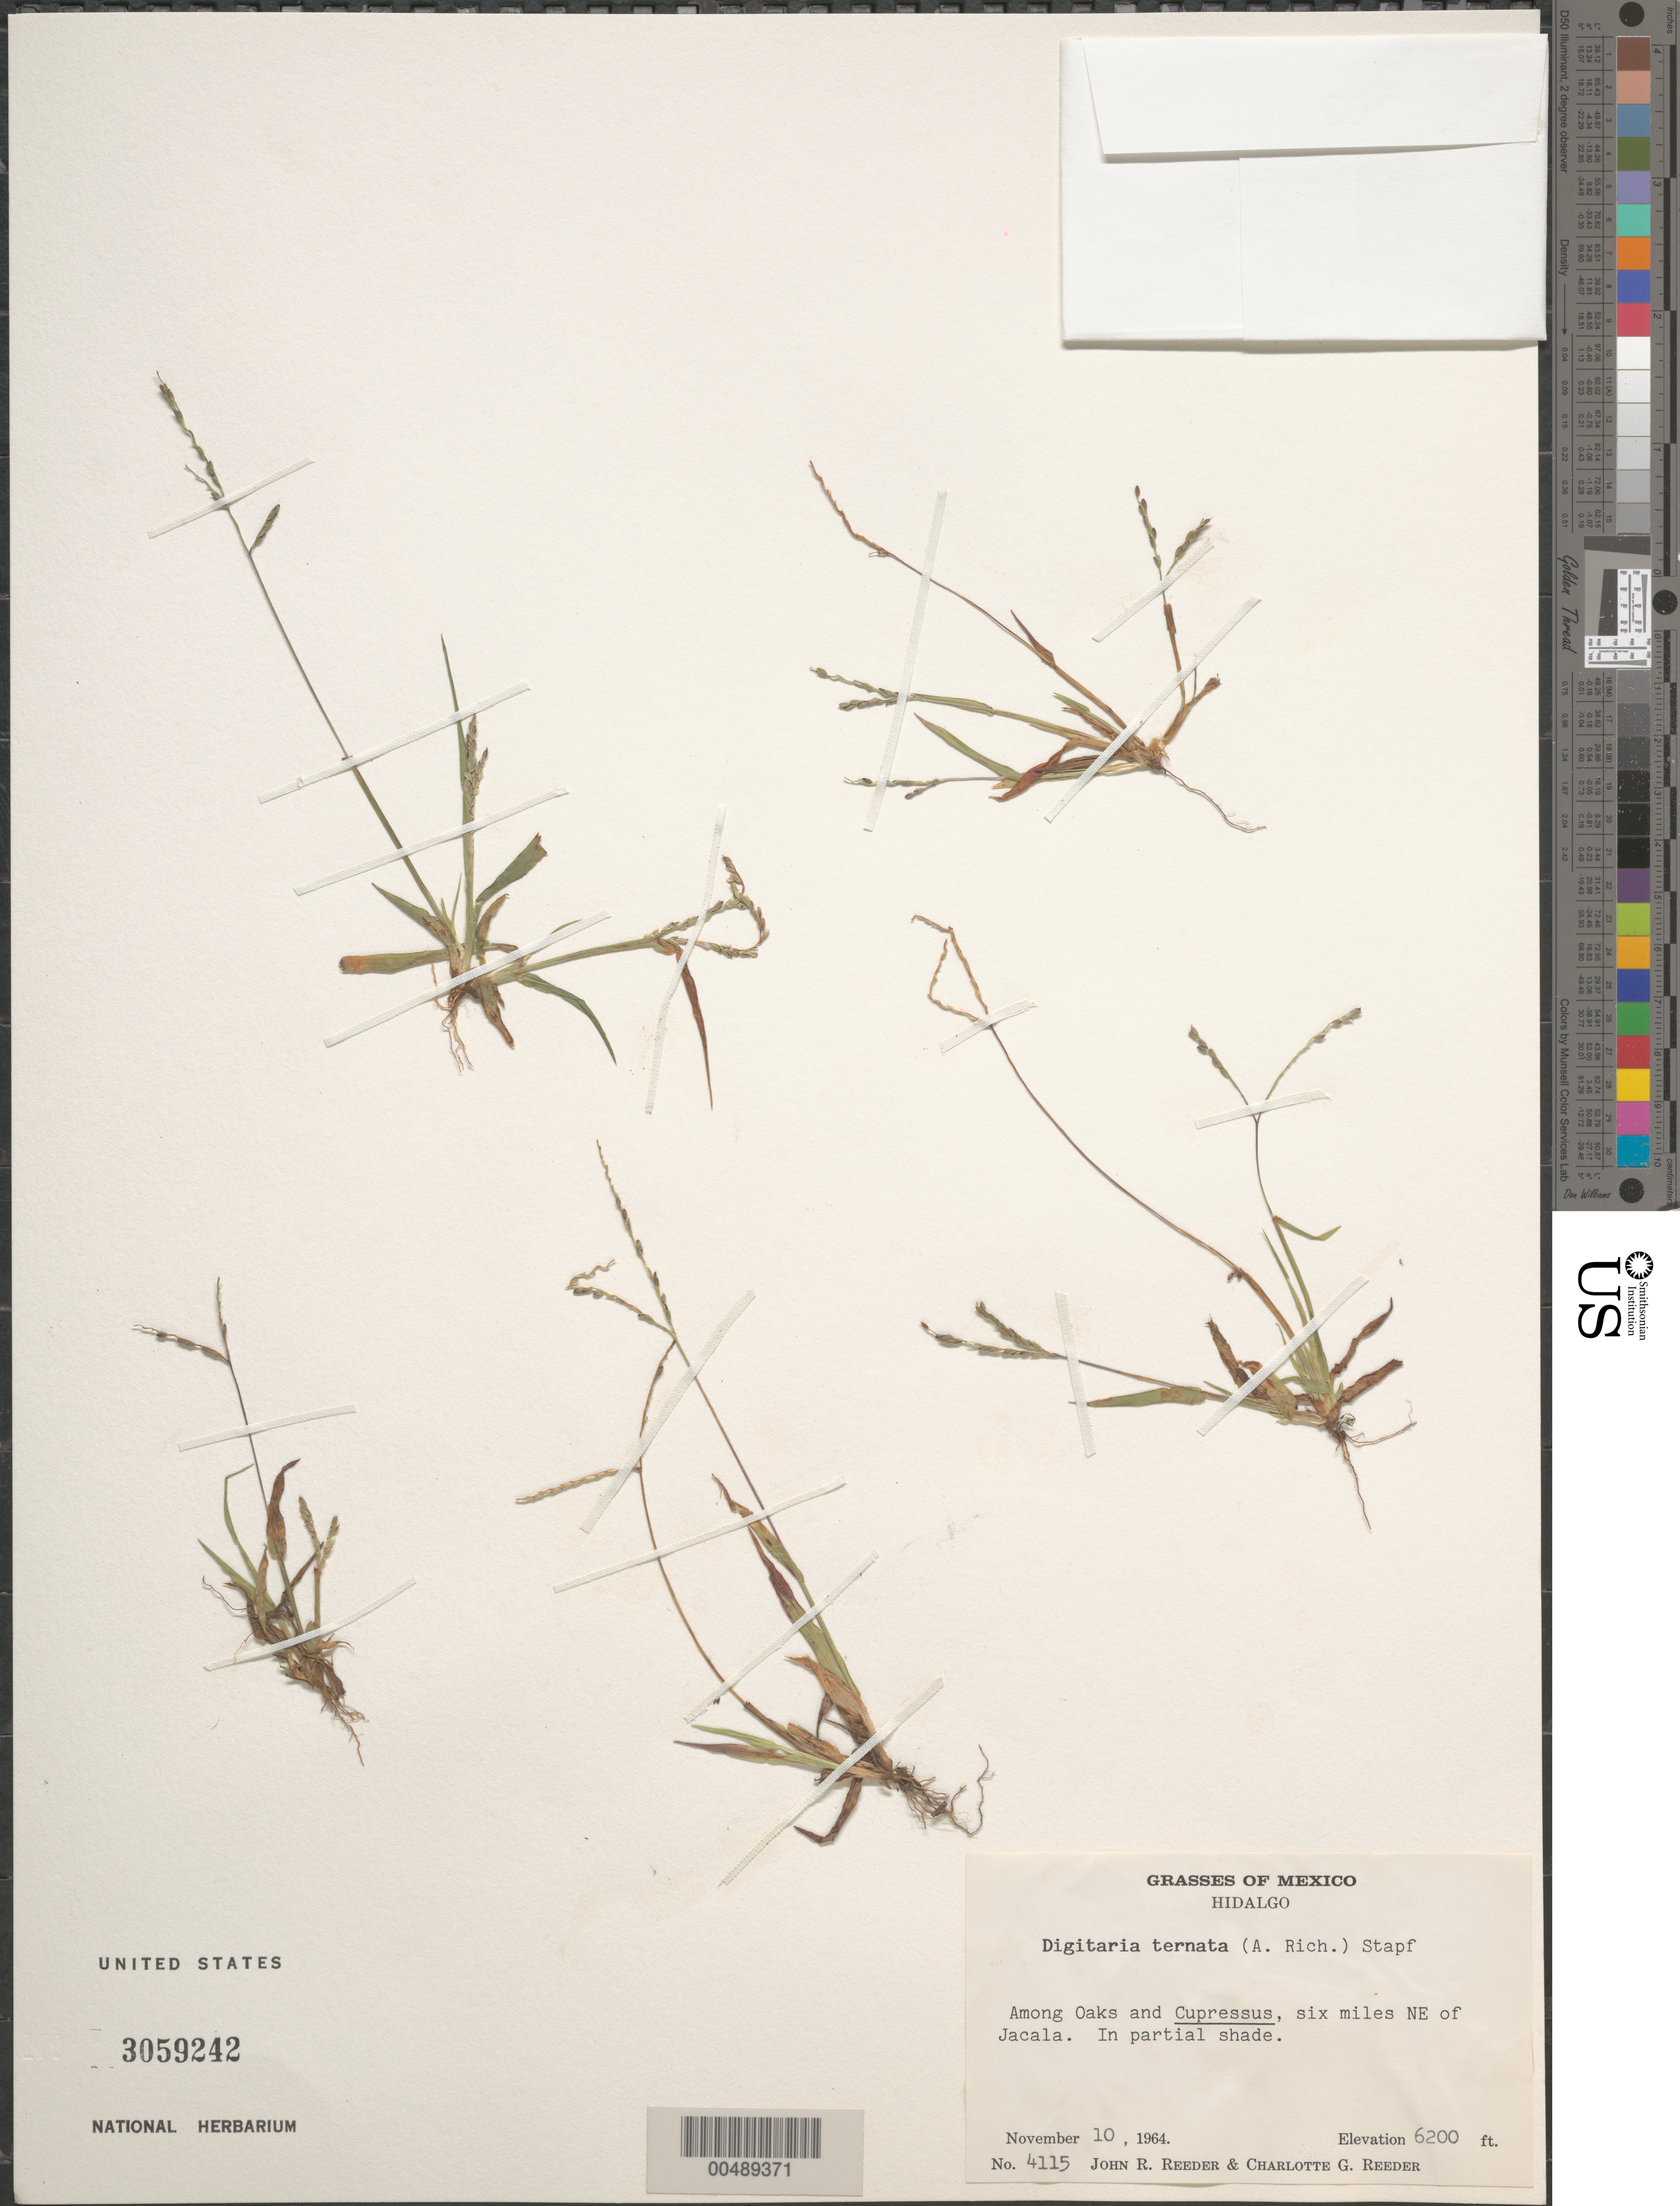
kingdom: Plantae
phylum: Tracheophyta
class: Liliopsida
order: Poales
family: Poaceae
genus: Digitaria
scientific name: Digitaria ternata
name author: (Hochr. ex A. Rich.) Stapf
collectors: J. R. Reeder & C. G. Reeder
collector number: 4115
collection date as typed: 10 Nov 1964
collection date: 1964-11-10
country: Mexico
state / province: Hidalgo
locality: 6 mi NE of Jacala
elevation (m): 1890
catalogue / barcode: US 3059242